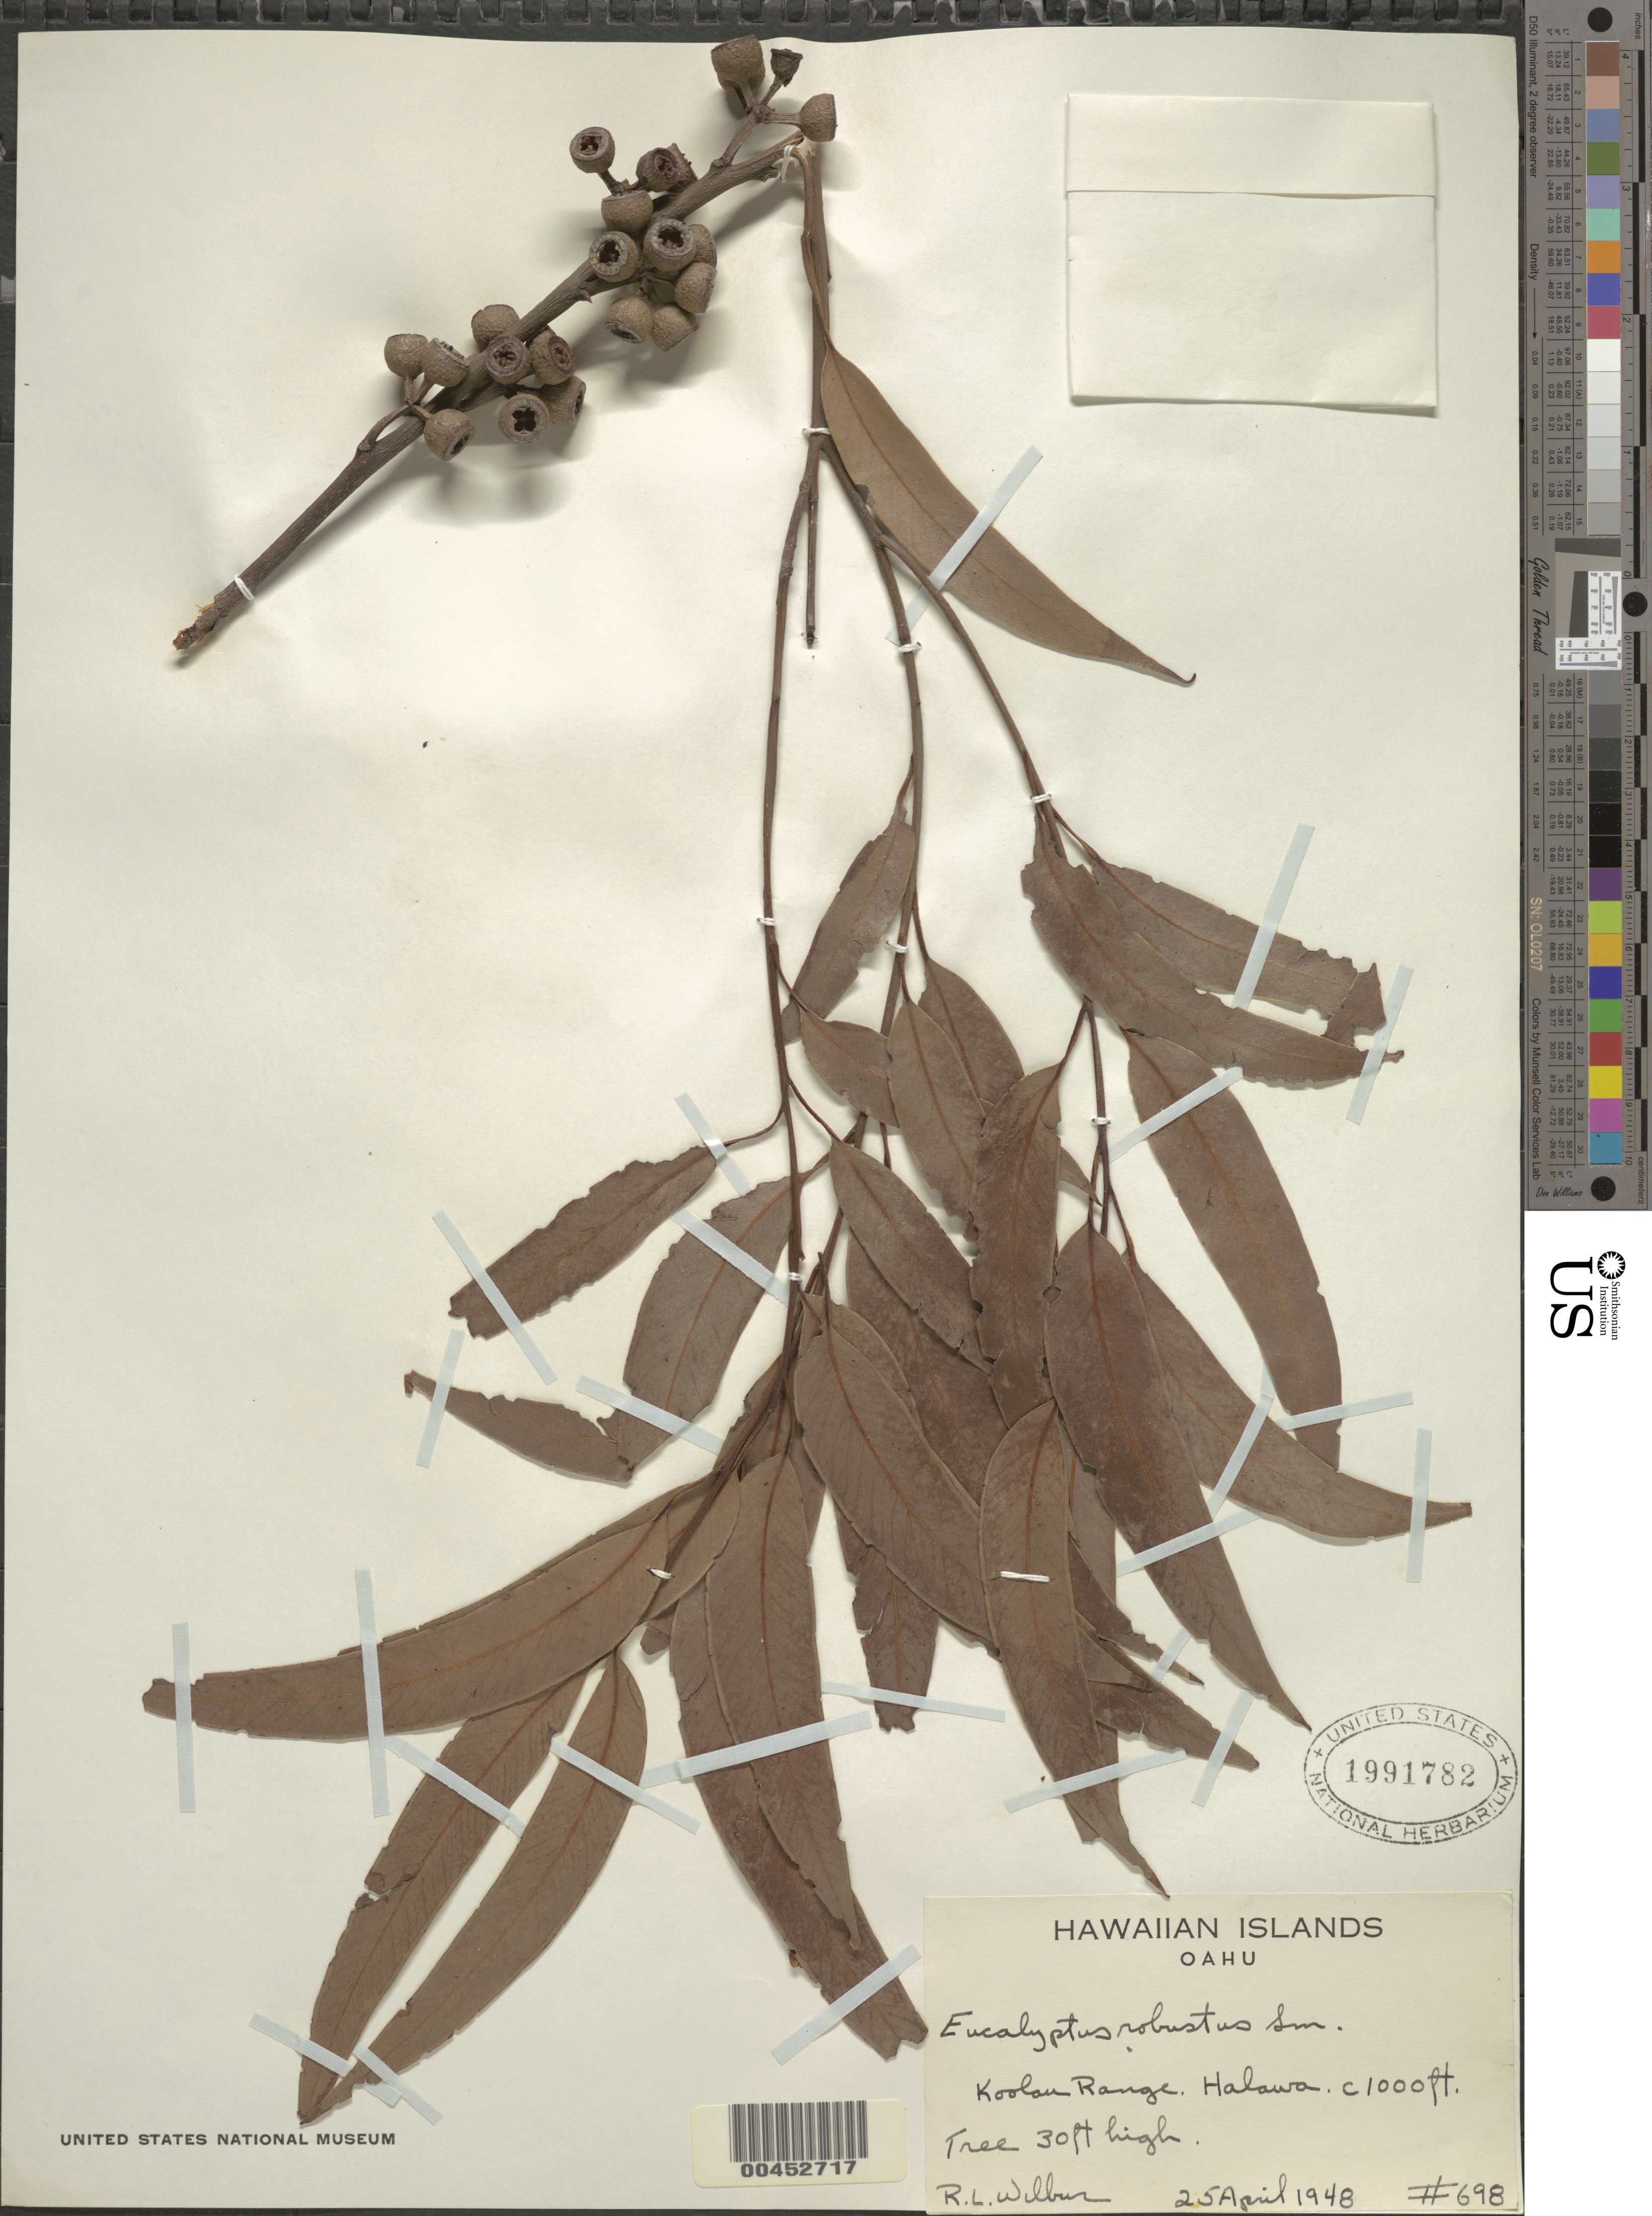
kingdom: Plantae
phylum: Tracheophyta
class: Magnoliopsida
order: Myrtales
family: Myrtaceae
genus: Eucalyptus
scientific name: Eucalyptus robusta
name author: Sm.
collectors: R. L. Wilbur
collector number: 698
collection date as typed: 25 Apr 1948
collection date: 1948-04-25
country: United States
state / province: Hawaii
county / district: Honolulu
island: Oahu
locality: Koolau Range, Halawa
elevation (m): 305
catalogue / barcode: US 1991782